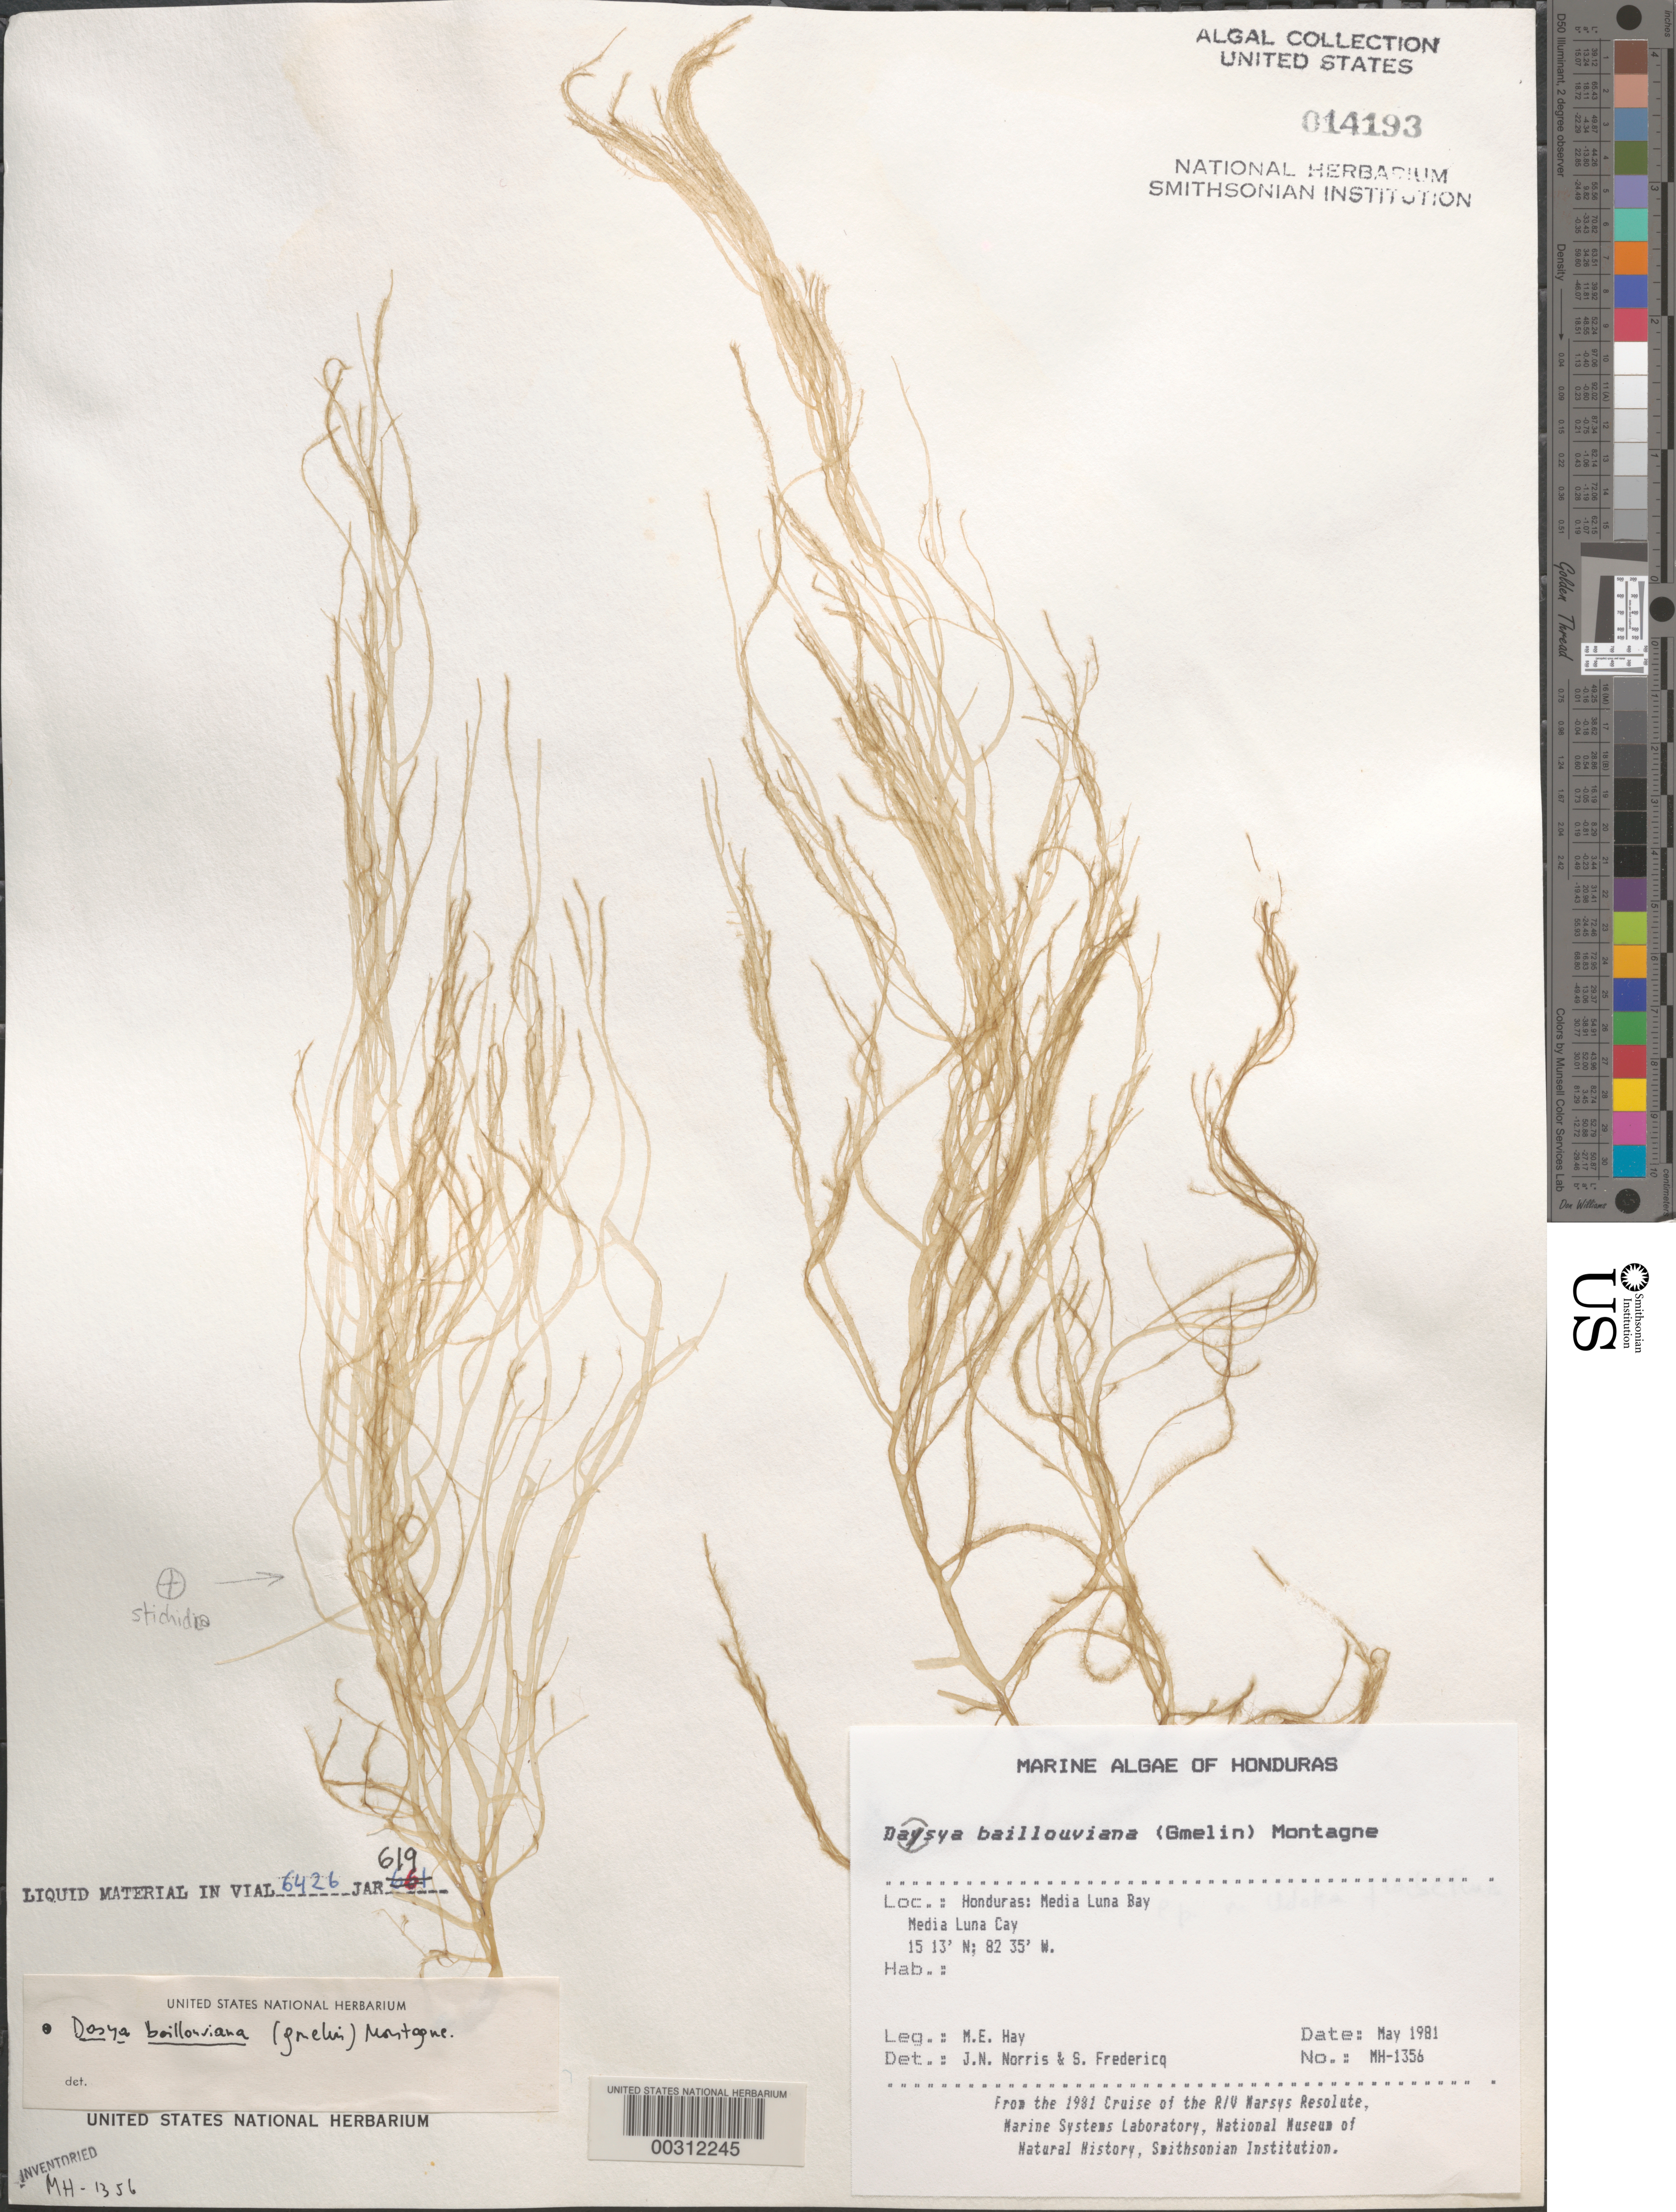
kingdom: Plantae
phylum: Rhodophyta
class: Florideophyceae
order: Ceramiales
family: Dasyaceae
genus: Dasya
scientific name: Dasya pedicellata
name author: (C. Agardh) C. Agardh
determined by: Algae name updating Project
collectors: M. E. Hay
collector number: MEH-1356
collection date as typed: May 1981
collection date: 1981-05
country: Honduras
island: Media Luna Cay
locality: Media Luna Bay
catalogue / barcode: US 14193